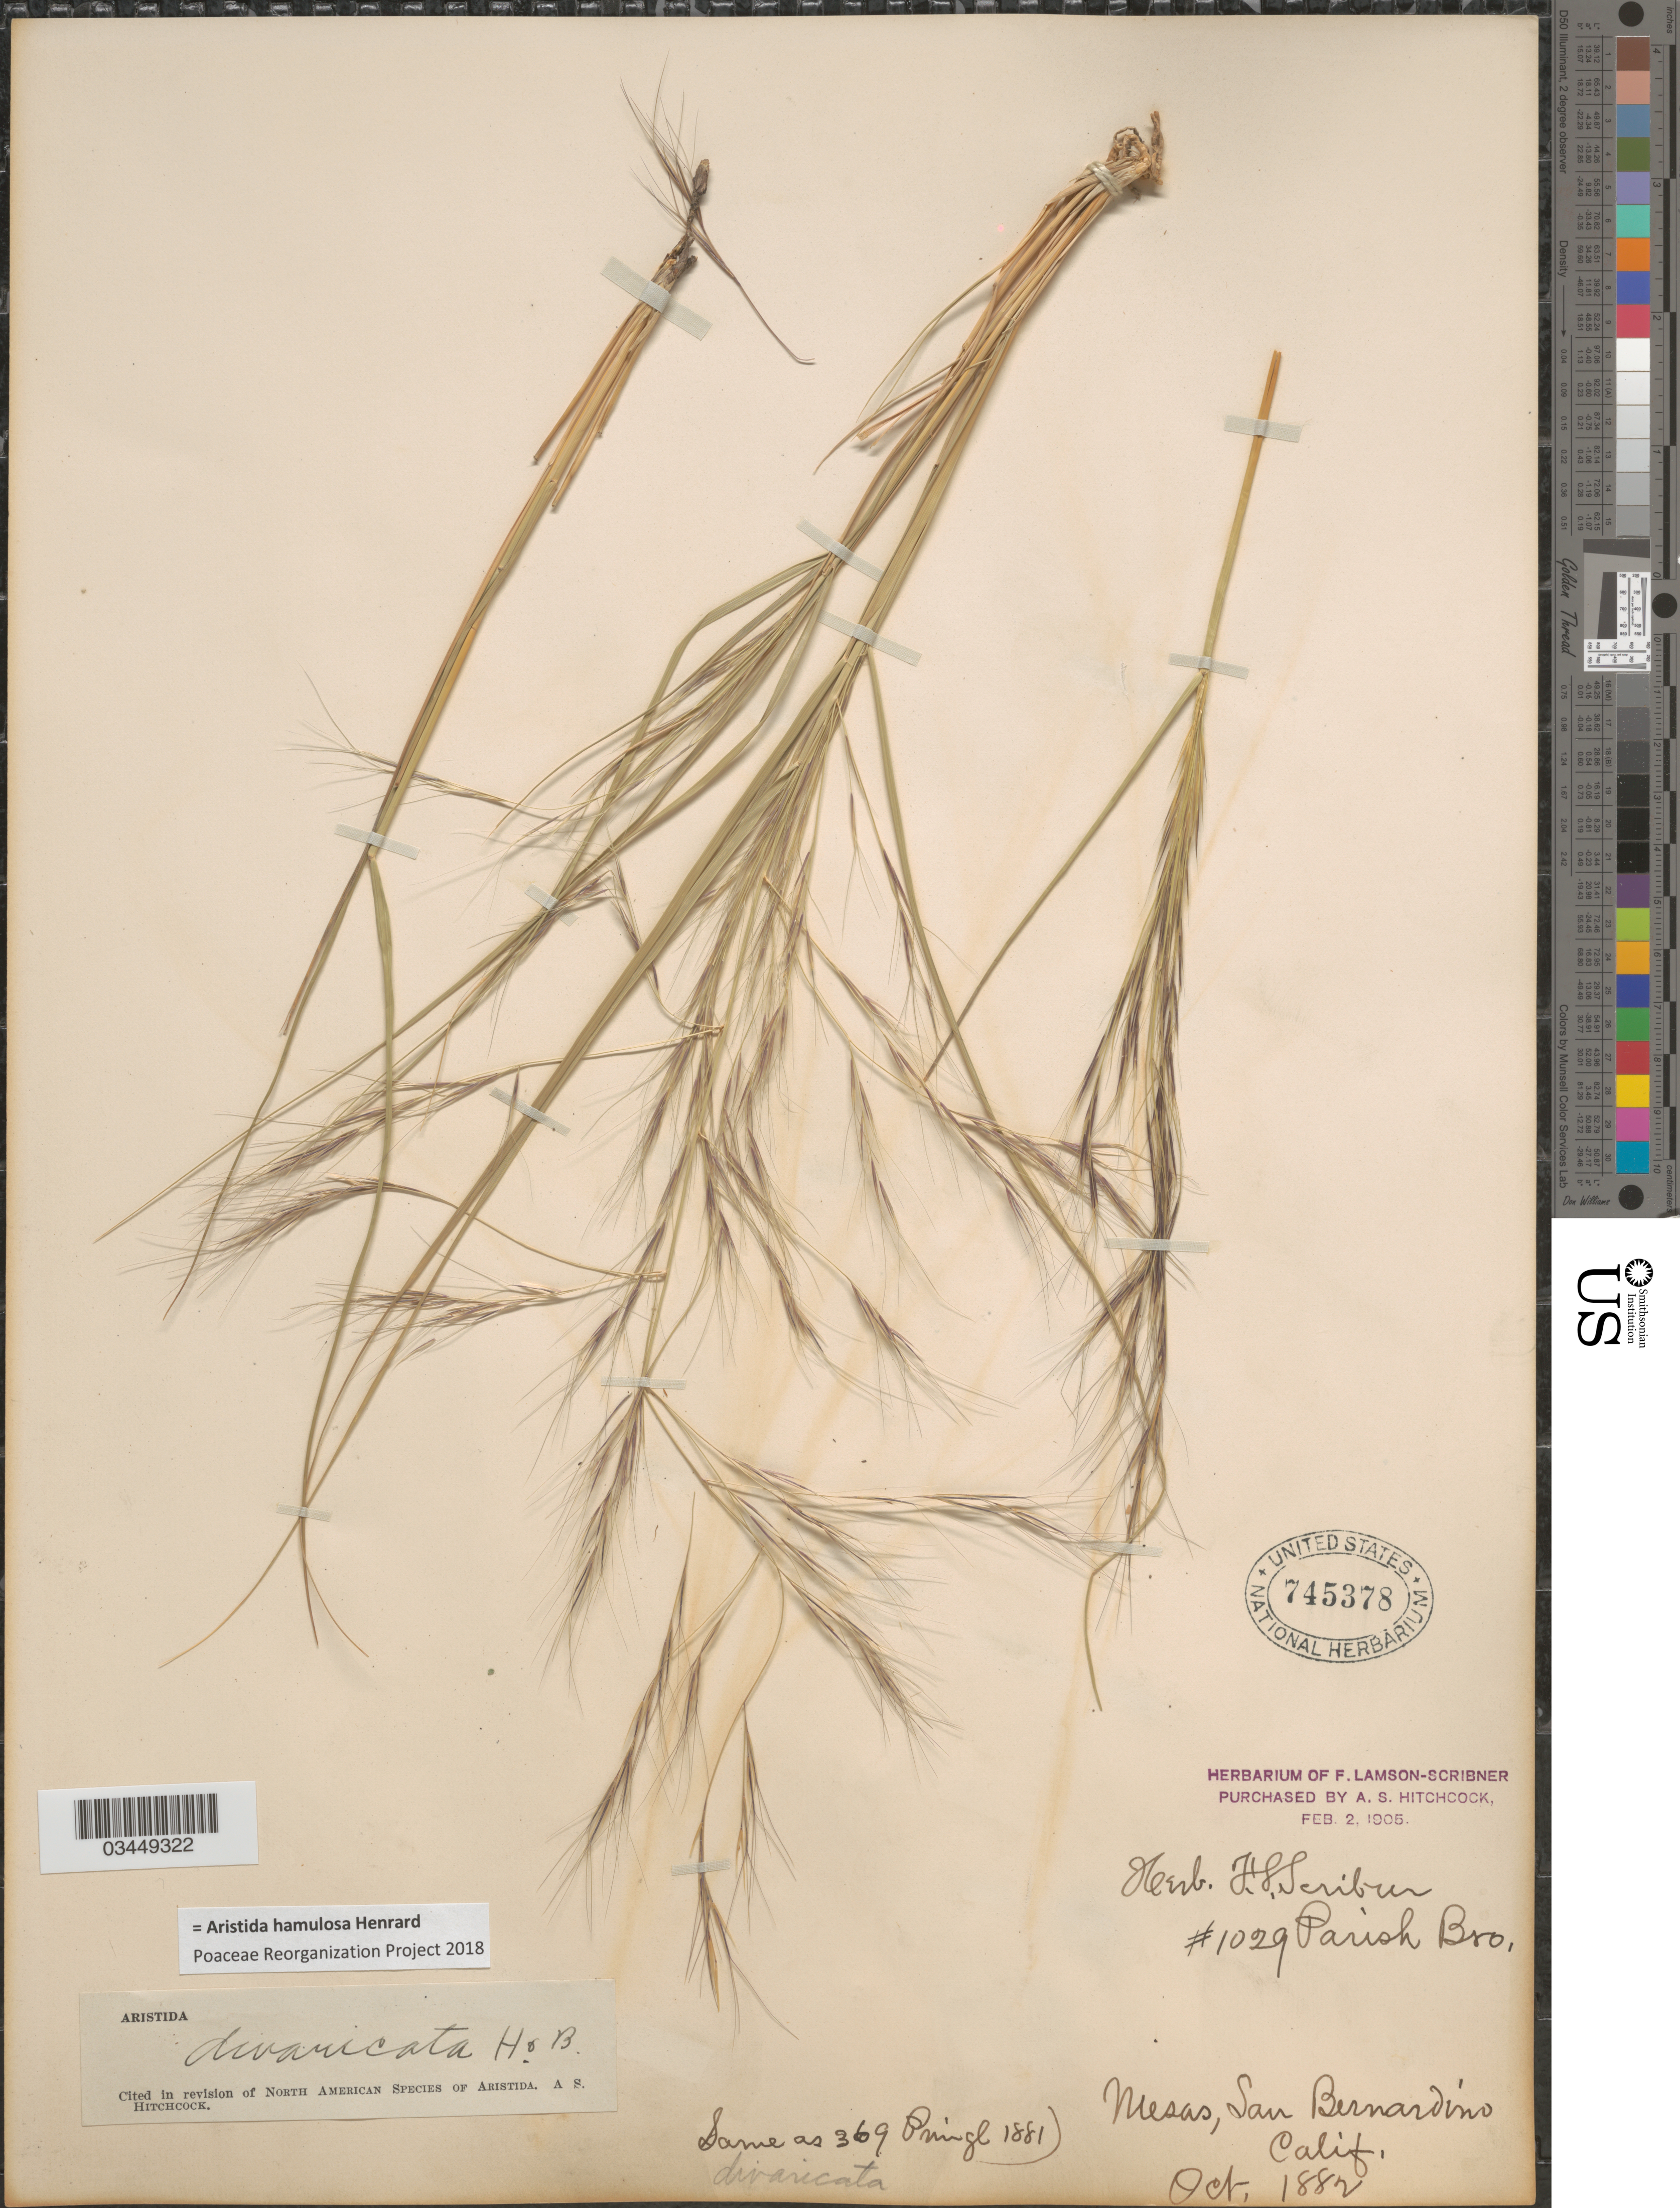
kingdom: Plantae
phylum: Tracheophyta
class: Liliopsida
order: Poales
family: Poaceae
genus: Aristida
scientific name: Aristida hamulosa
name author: Henr.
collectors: Parish Bros.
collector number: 1029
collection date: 1882-10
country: United States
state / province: California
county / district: San Bernardino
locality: Mesas, San Bernardino.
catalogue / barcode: US 745378